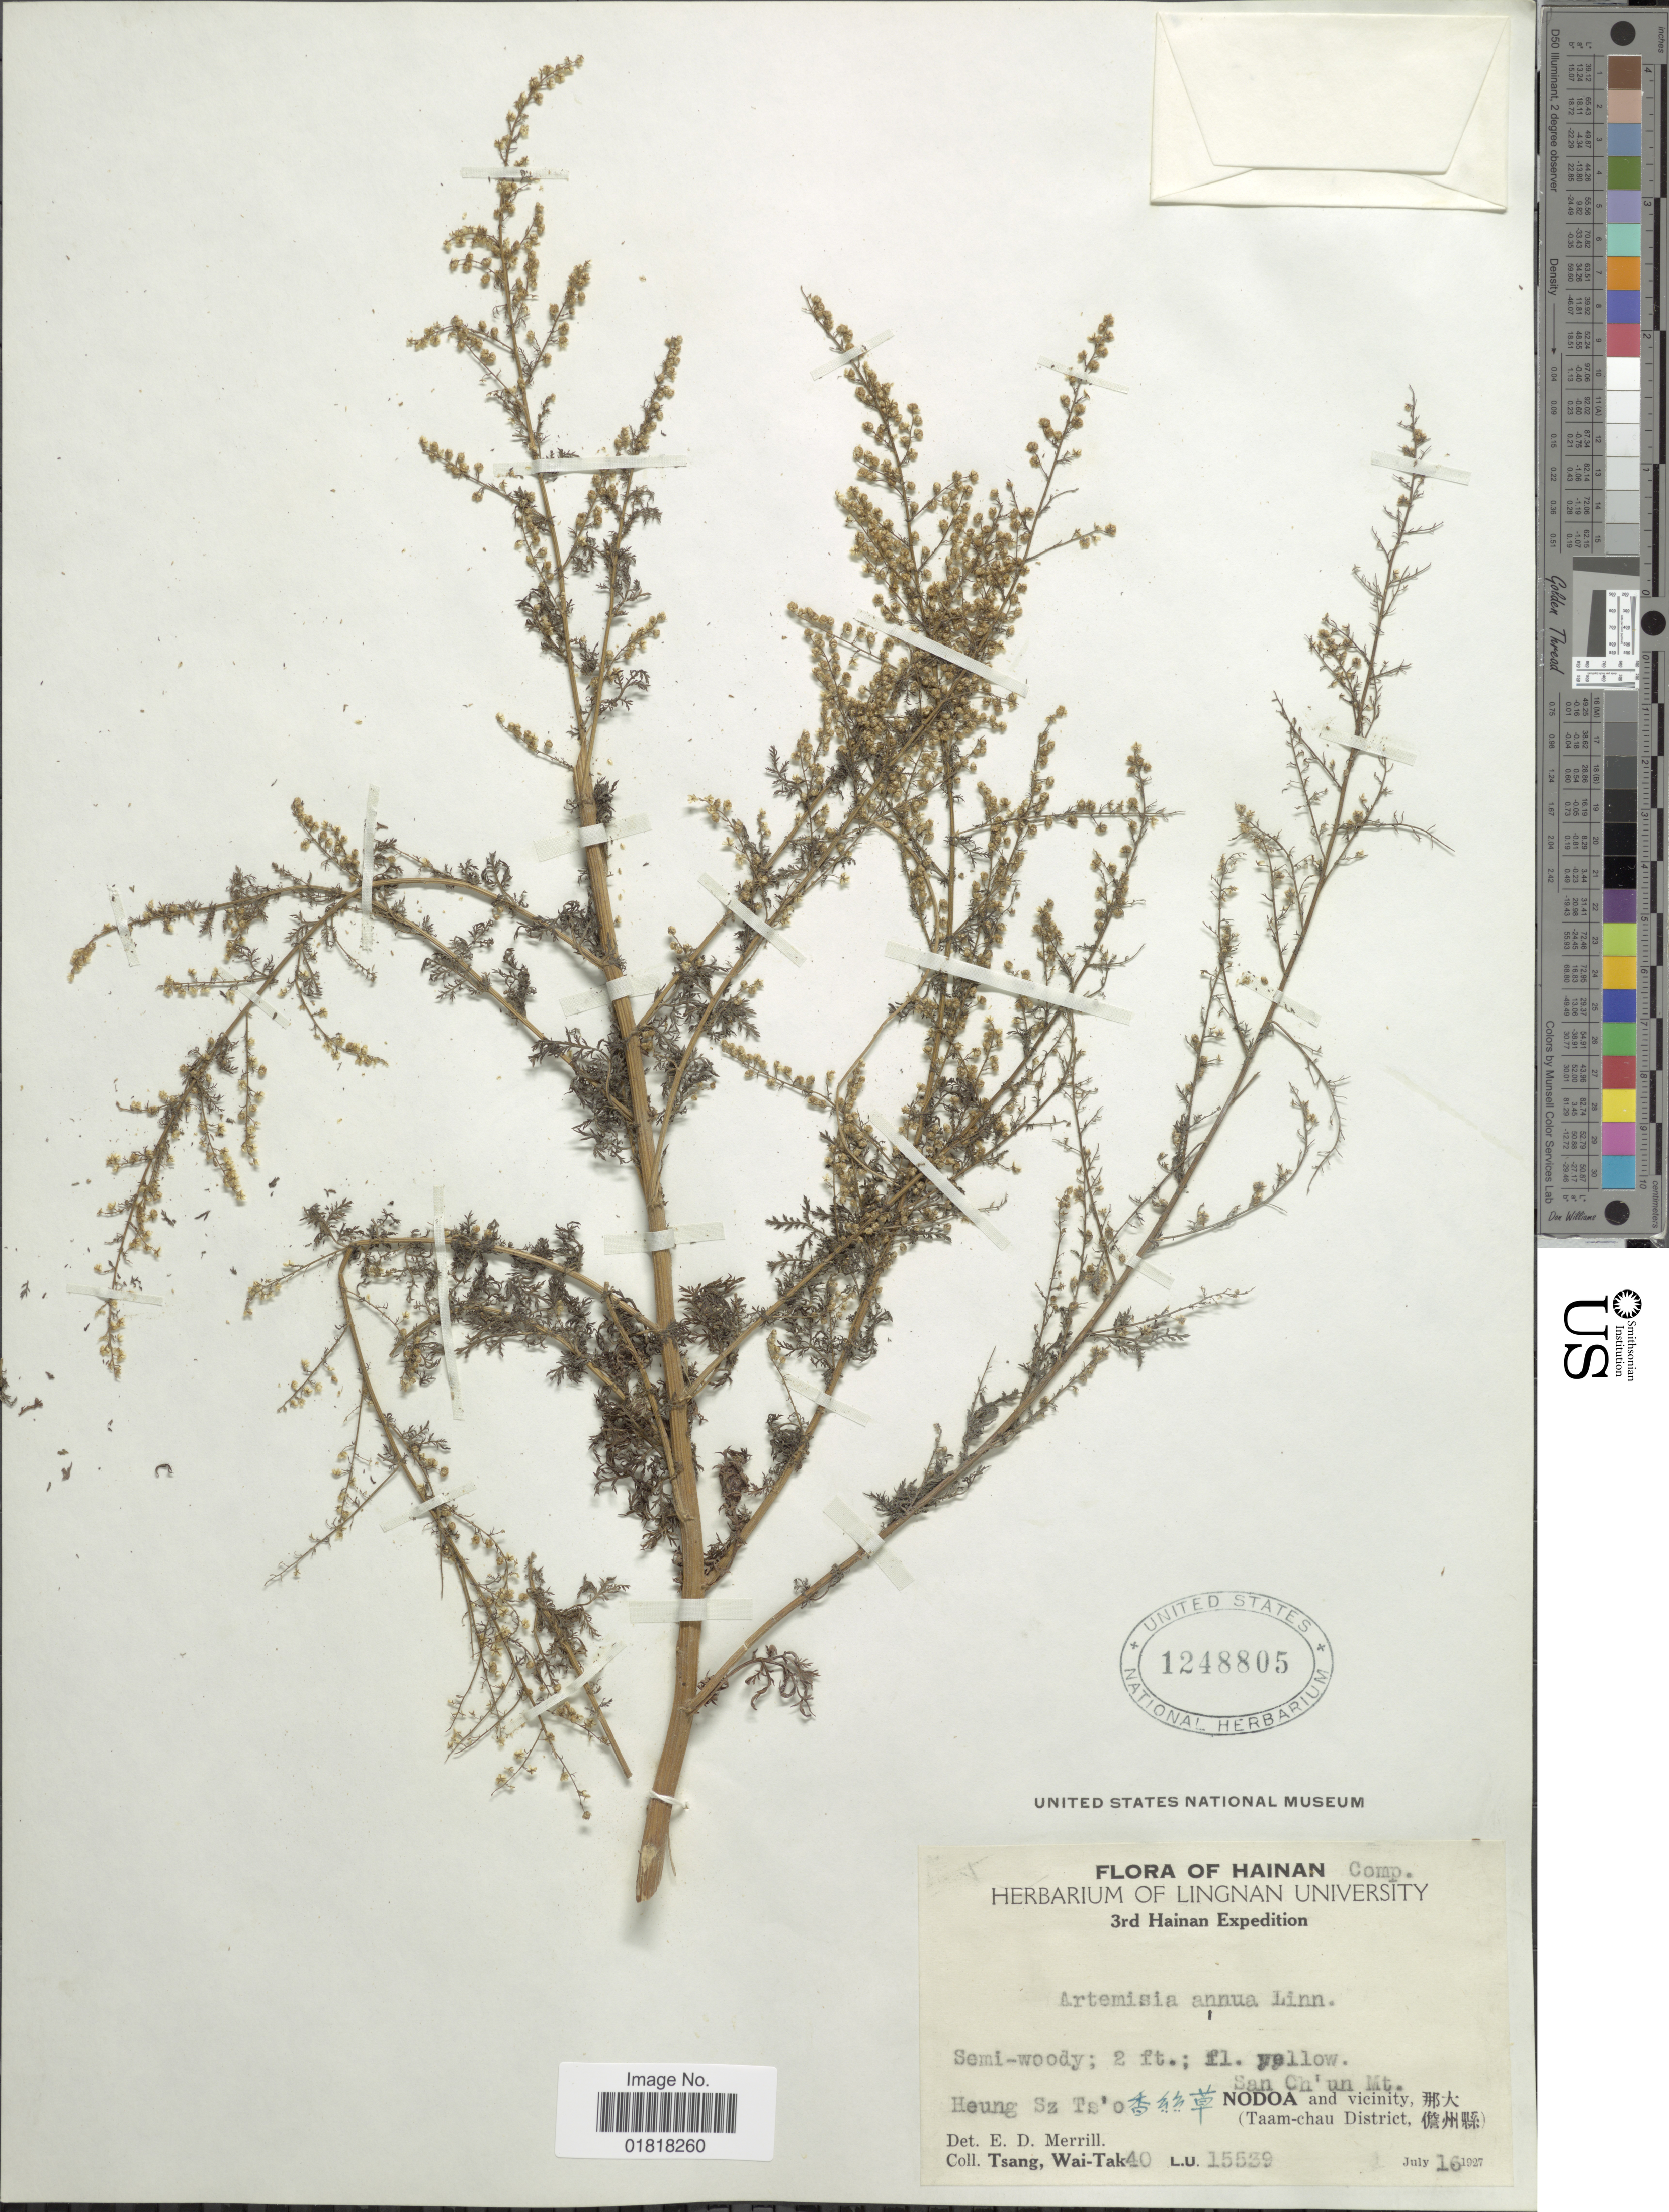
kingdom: Plantae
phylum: Tracheophyta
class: Magnoliopsida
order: Asterales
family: Asteraceae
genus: Artemisia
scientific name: Artemisia annua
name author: L.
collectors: W. T. Tsang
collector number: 40/15539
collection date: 1927-07-16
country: China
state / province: Hainan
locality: Heung Sz Ts'o, San Ch'un Mt., Nodoa and vicinity (Taam-chau District)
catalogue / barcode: US 1248805